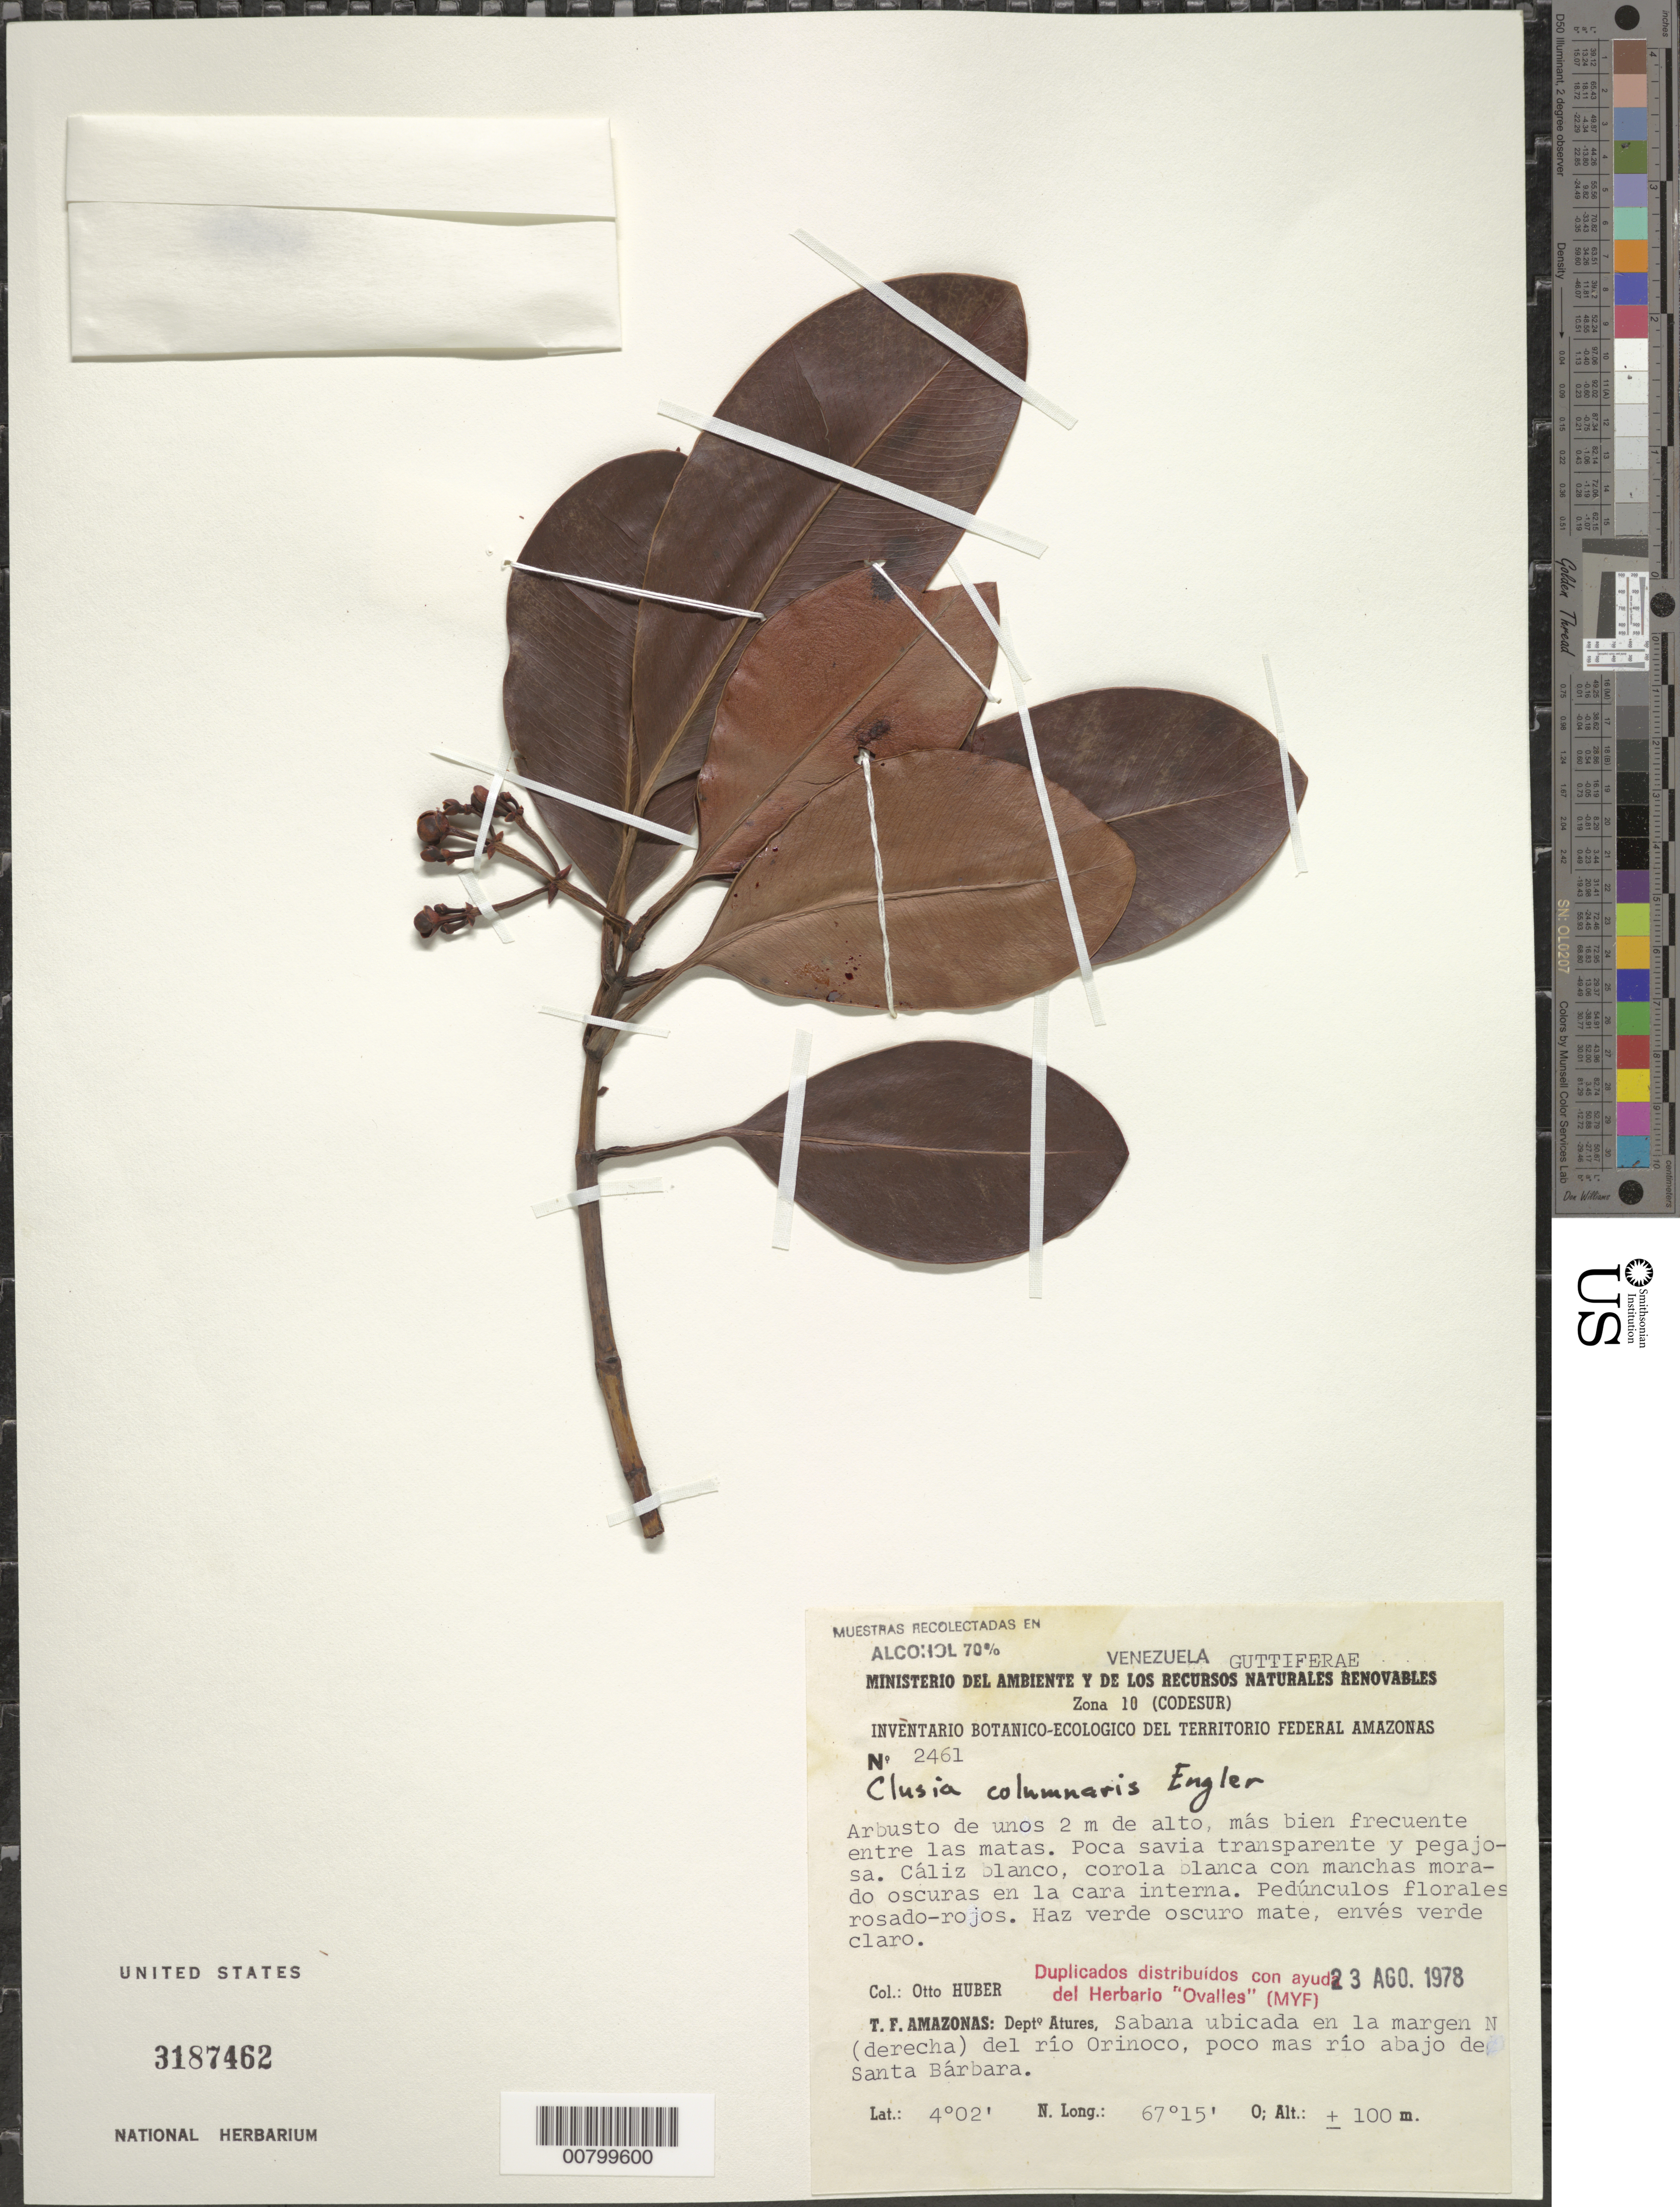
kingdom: Plantae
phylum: Tracheophyta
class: Magnoliopsida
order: Malpighiales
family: Clusiaceae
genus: Clusia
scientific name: Clusia columnaris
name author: Engl.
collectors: O. Huber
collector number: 2461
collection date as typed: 23-Aug-78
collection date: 1978-08-23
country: Venezuela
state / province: Amazonas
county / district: Atures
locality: Santa Bárbara, poco más río abajo, N (derecha) del Río Orinoco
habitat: Savanna along river; entre las matas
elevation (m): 100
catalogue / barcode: US 3187462